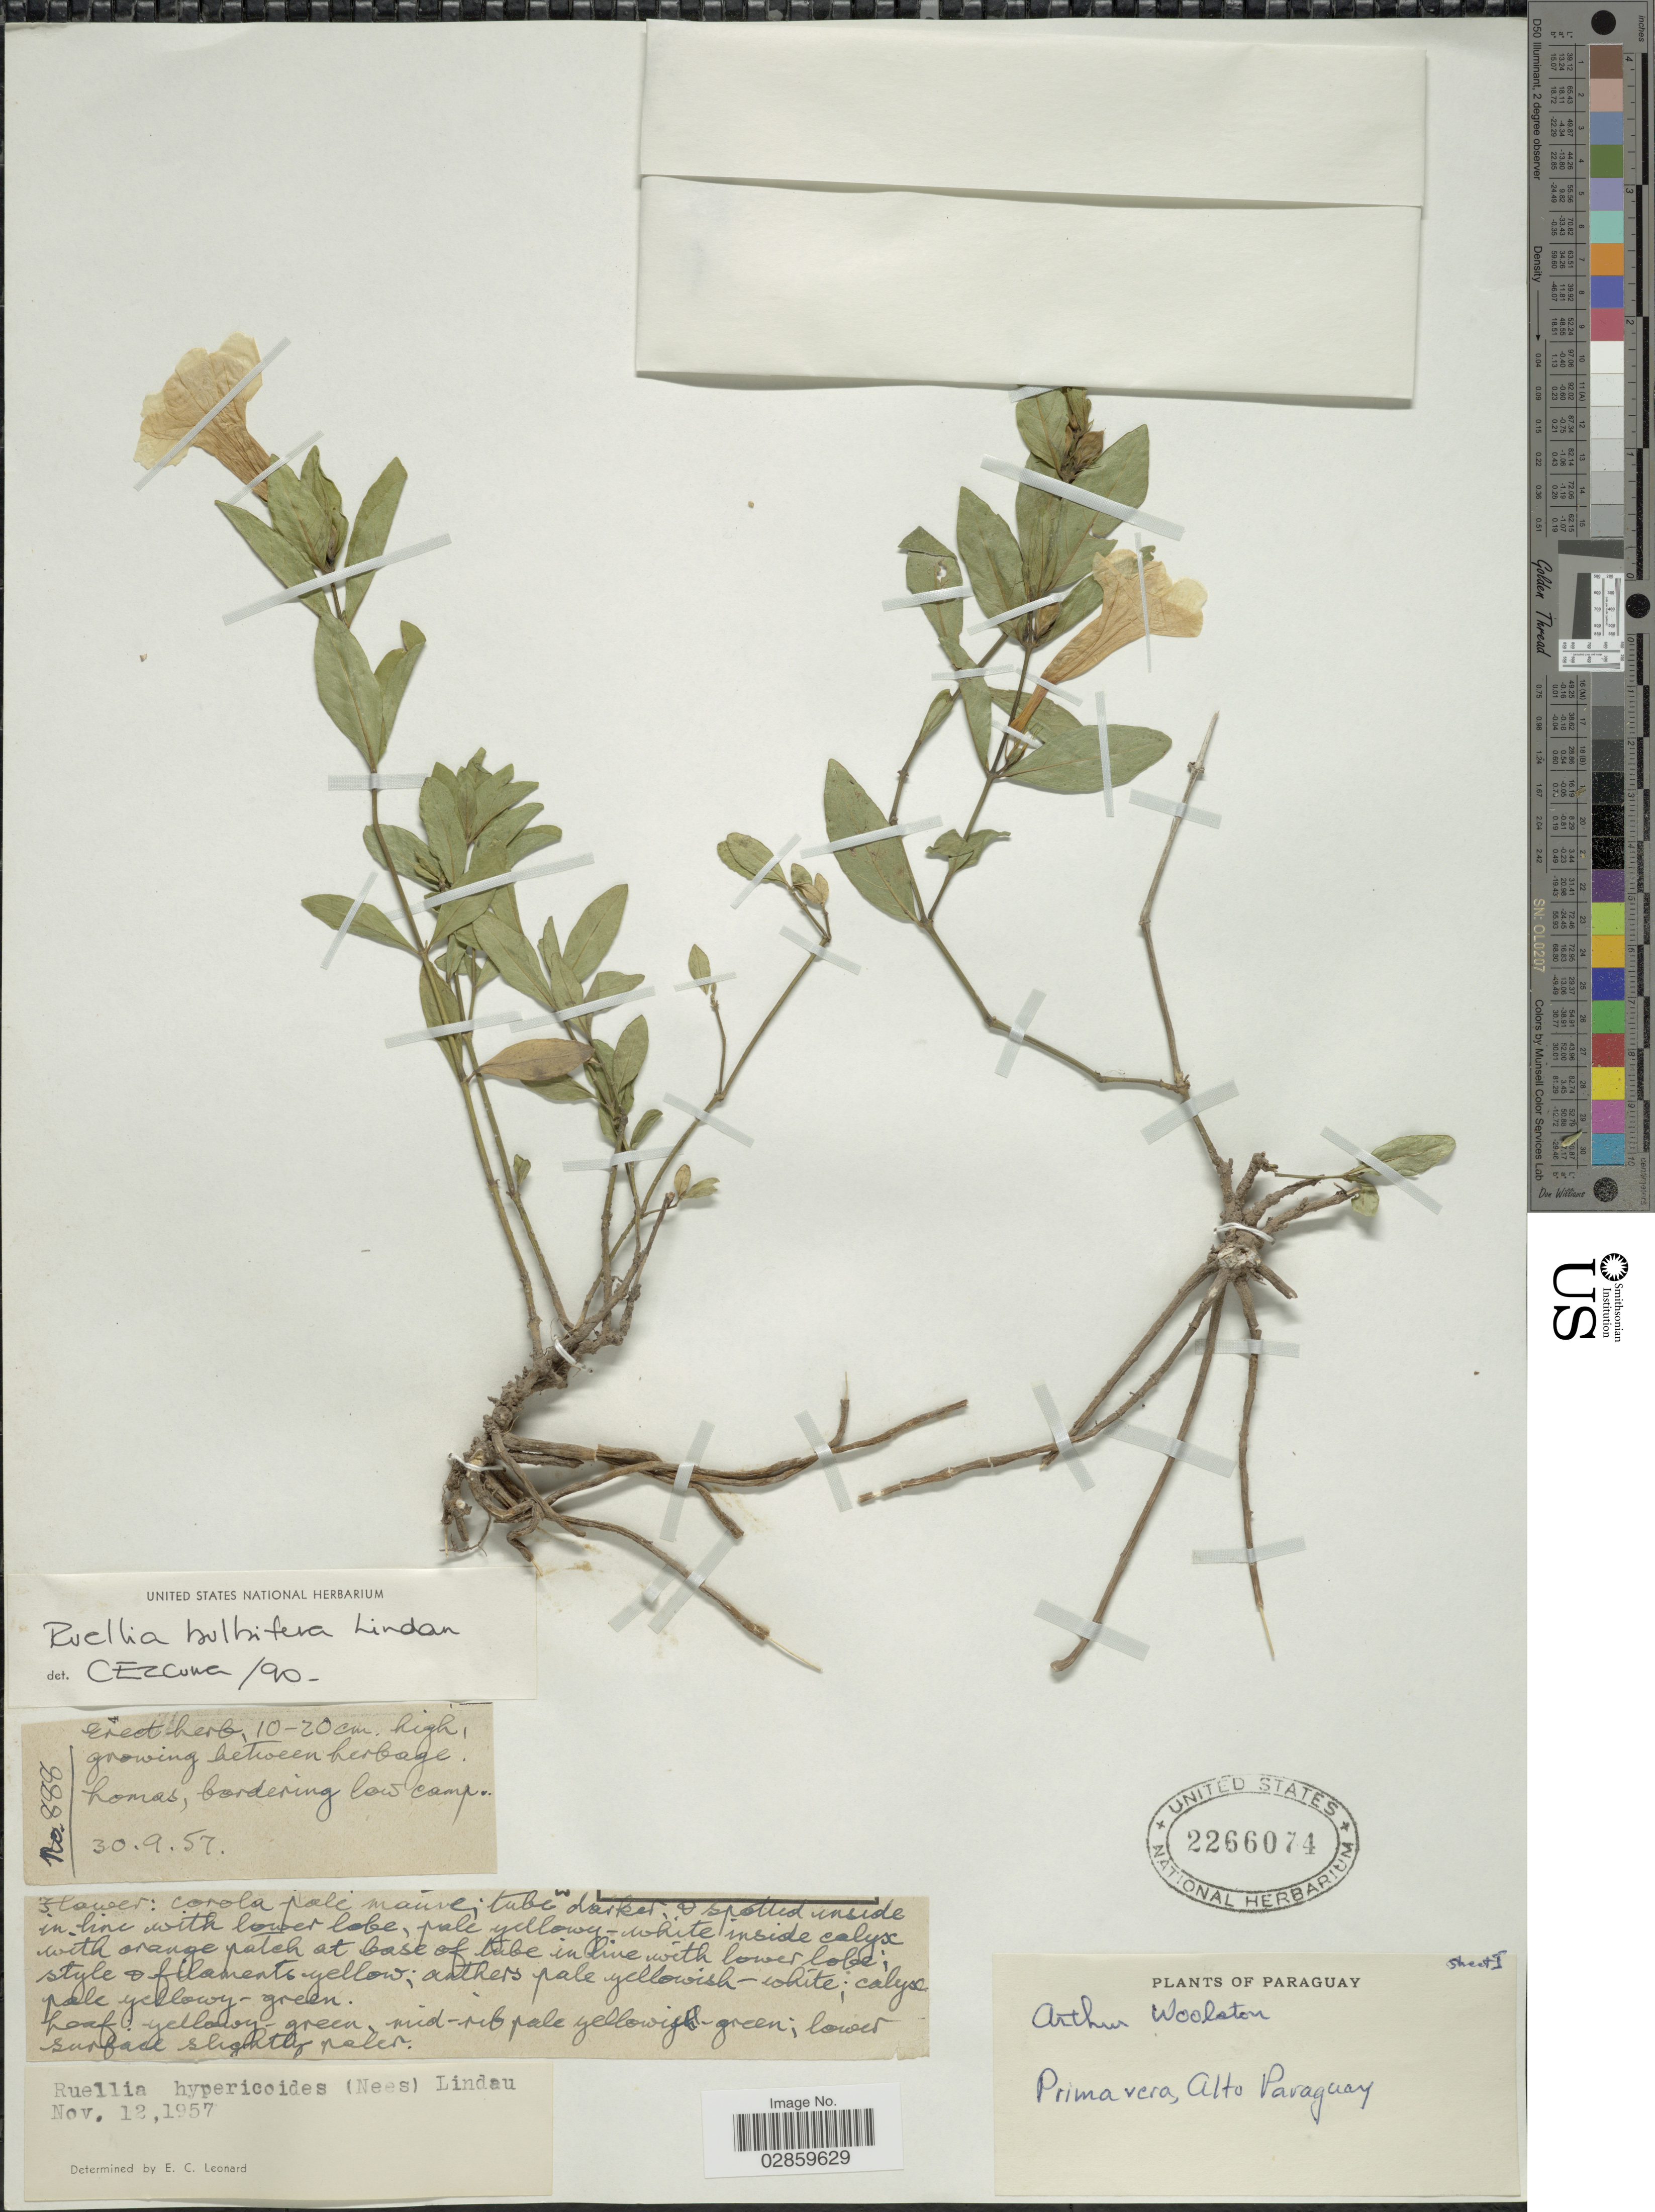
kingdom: Plantae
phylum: Tracheophyta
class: Magnoliopsida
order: Lamiales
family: Acanthaceae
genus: Ruellia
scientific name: Ruellia bulbifera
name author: Lindau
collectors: A. L. Woolston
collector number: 888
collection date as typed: Transcribed d/m/y: 30/9/57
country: Paraguay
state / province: Alto Paraguay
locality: Primavera. Lomas.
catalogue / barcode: US 2266074